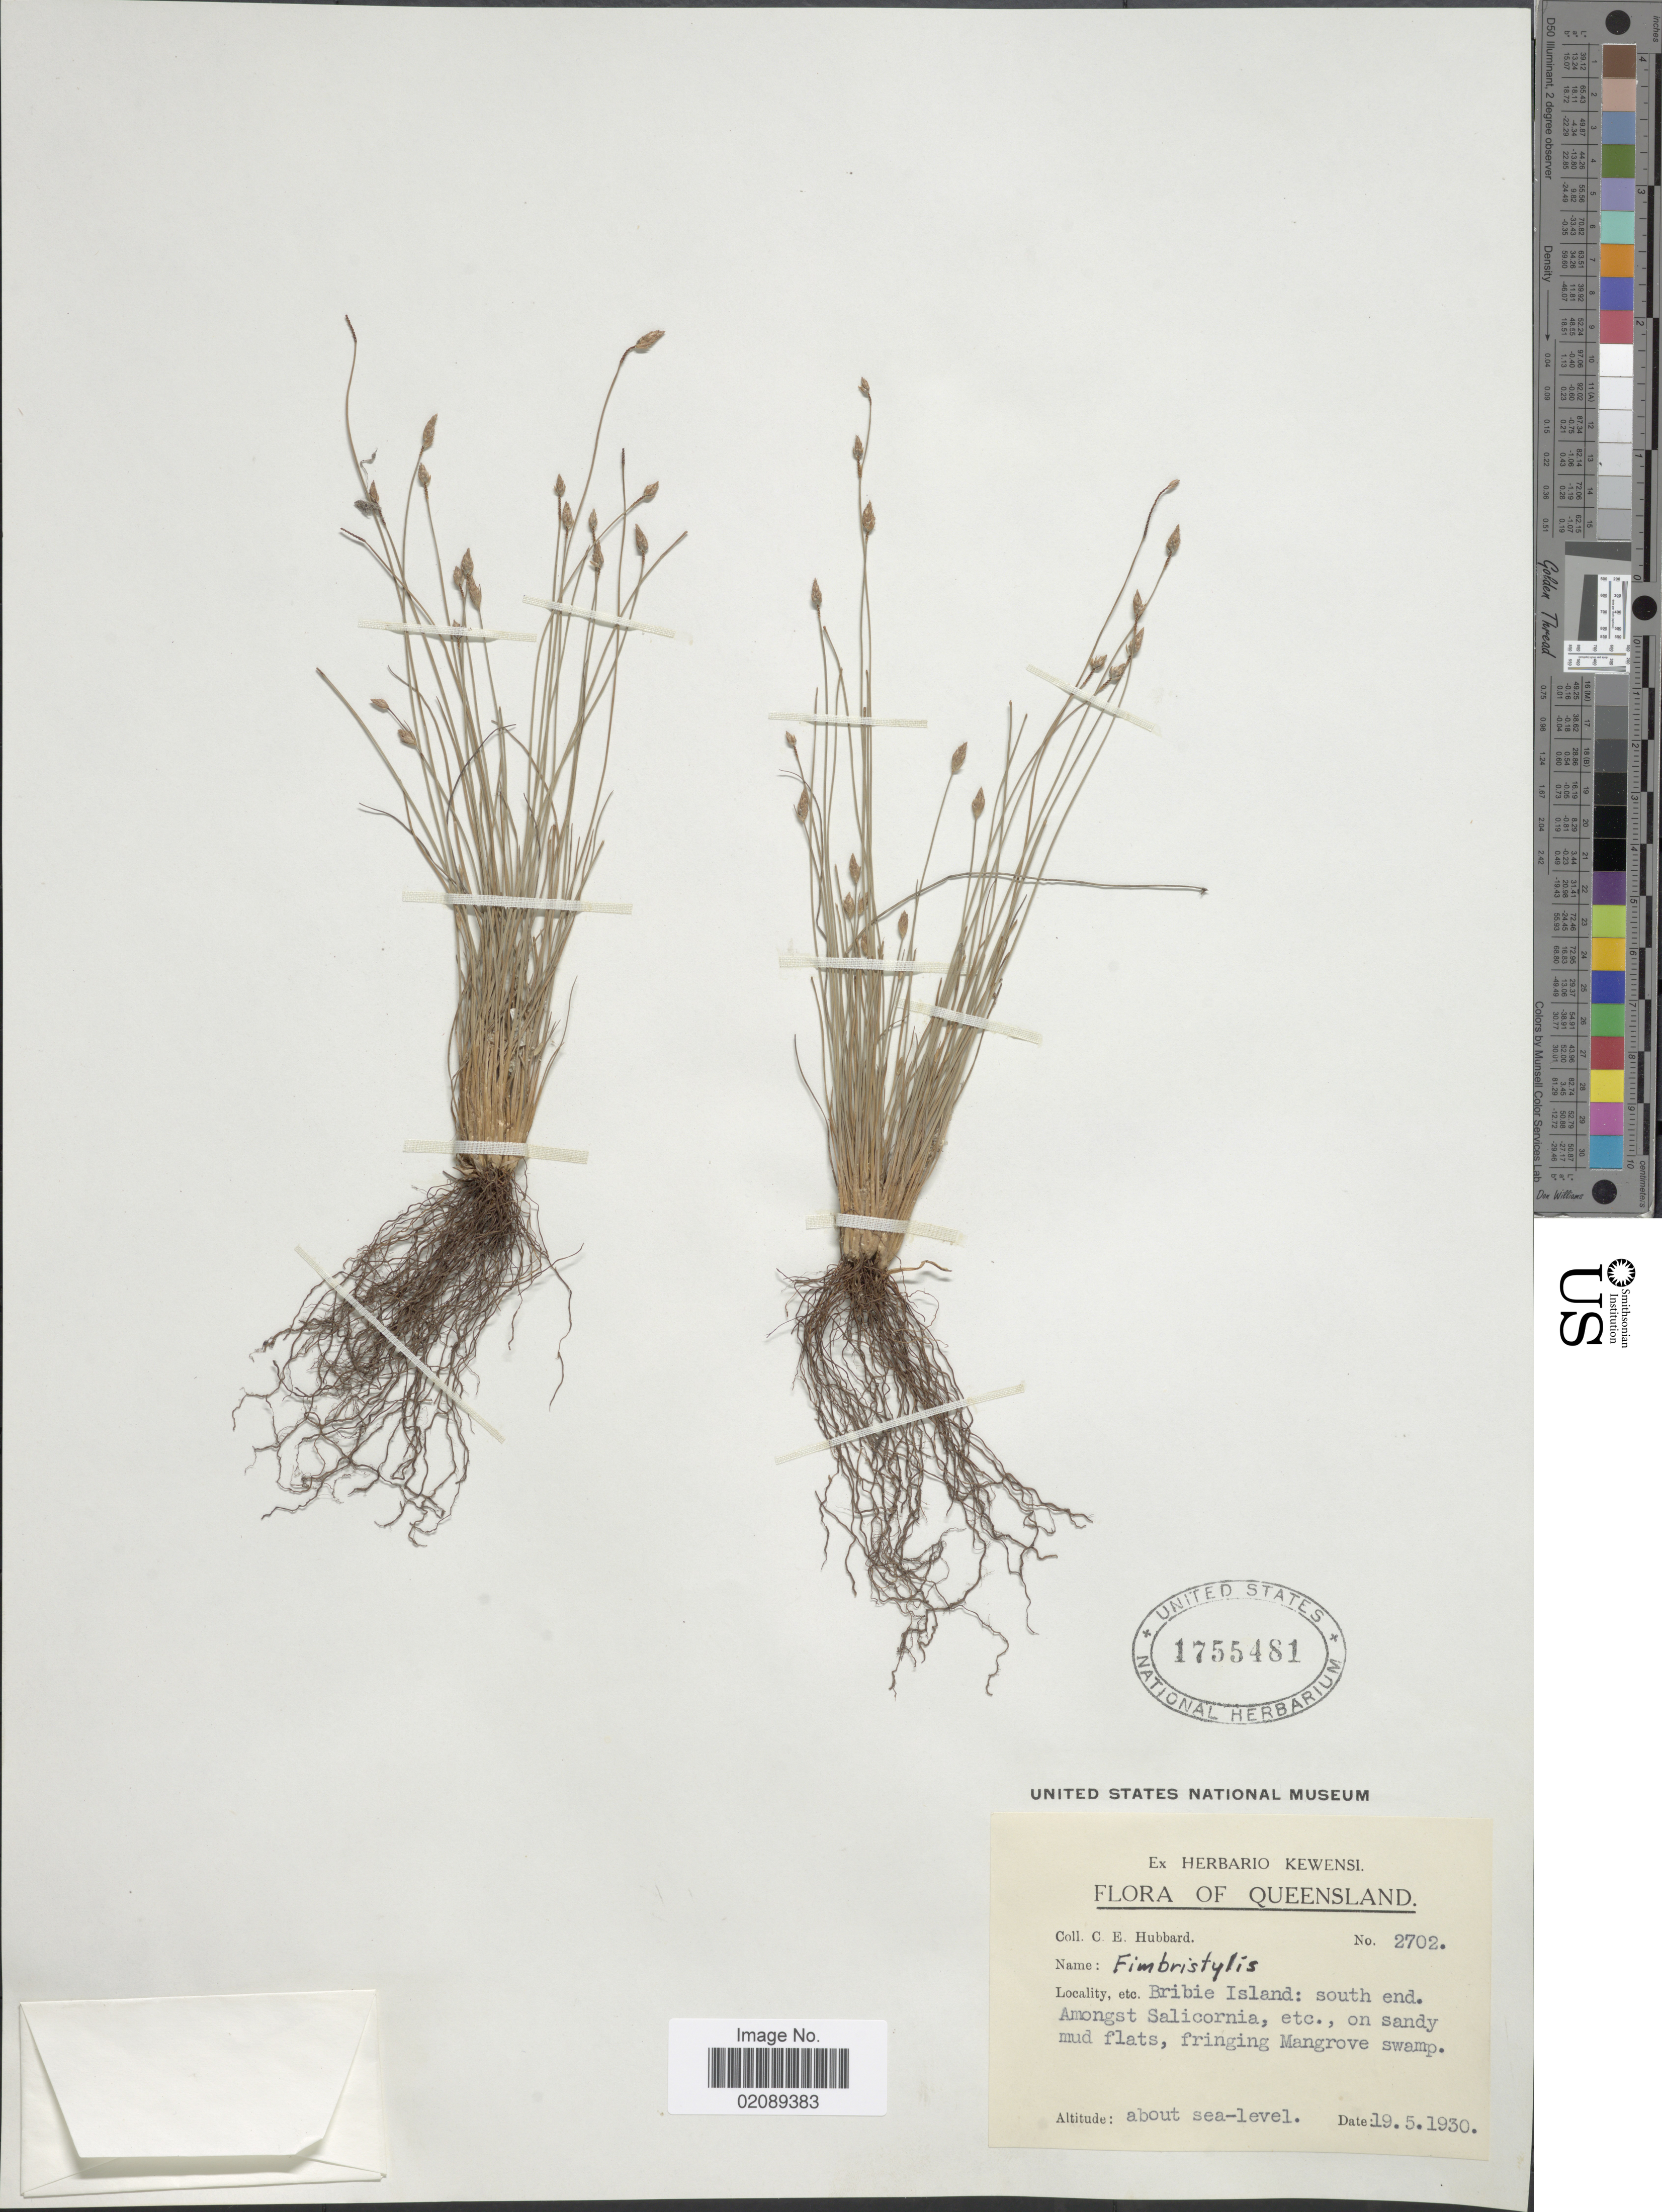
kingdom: Plantae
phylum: Tracheophyta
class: Liliopsida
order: Poales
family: Cyperaceae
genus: Fimbristylis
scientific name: Fimbristylis polytrichoides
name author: (Retz.) Vahl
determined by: Strong, Mark T., (BOT), Smithsonian Institution - National Museum of Natural History (UNITED STATES)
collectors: C. E. Hubbard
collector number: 2702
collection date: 1930-05-19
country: Australia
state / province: Queensland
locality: Bribie Island: south end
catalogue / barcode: US 1755481